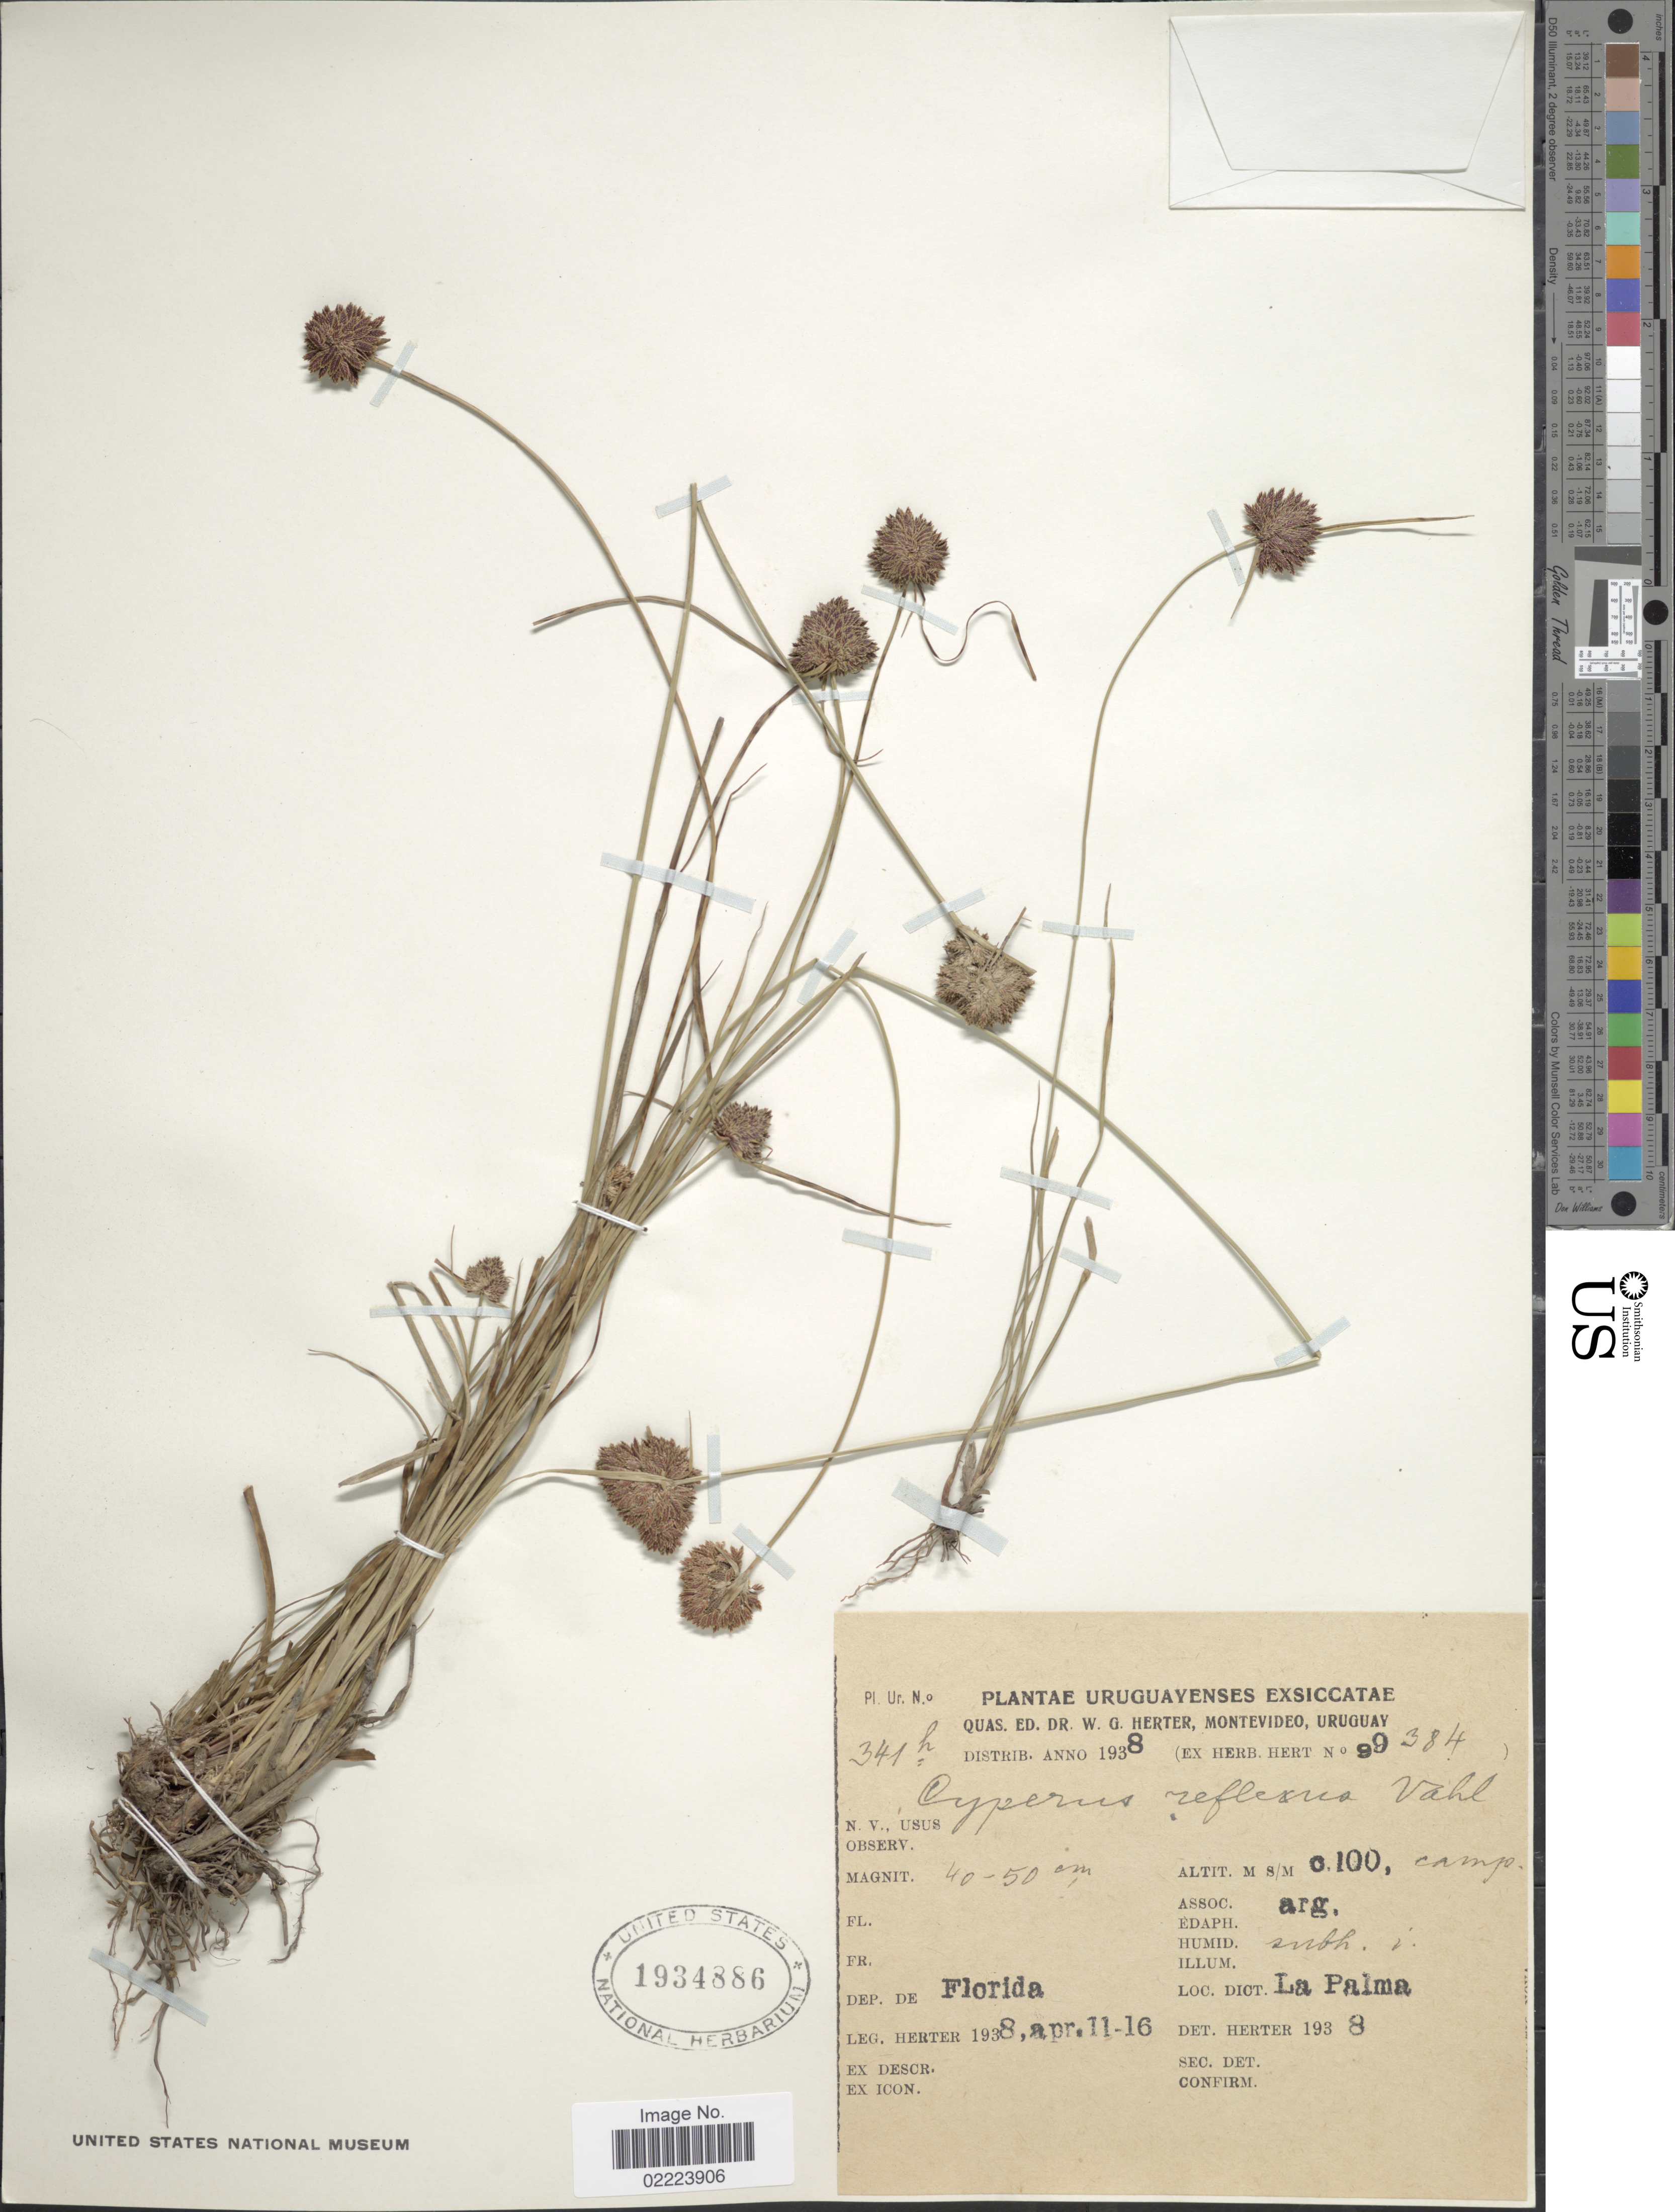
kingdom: Plantae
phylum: Tracheophyta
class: Liliopsida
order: Poales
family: Cyperaceae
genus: Cyperus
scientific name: Cyperus reflexus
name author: Vahl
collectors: W. G. Herter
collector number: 341h/99384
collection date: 1938-04-11/1938-04-16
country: Uruguay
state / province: Florida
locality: Dep. de Florida, La Palma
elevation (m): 100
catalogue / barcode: US 1934886